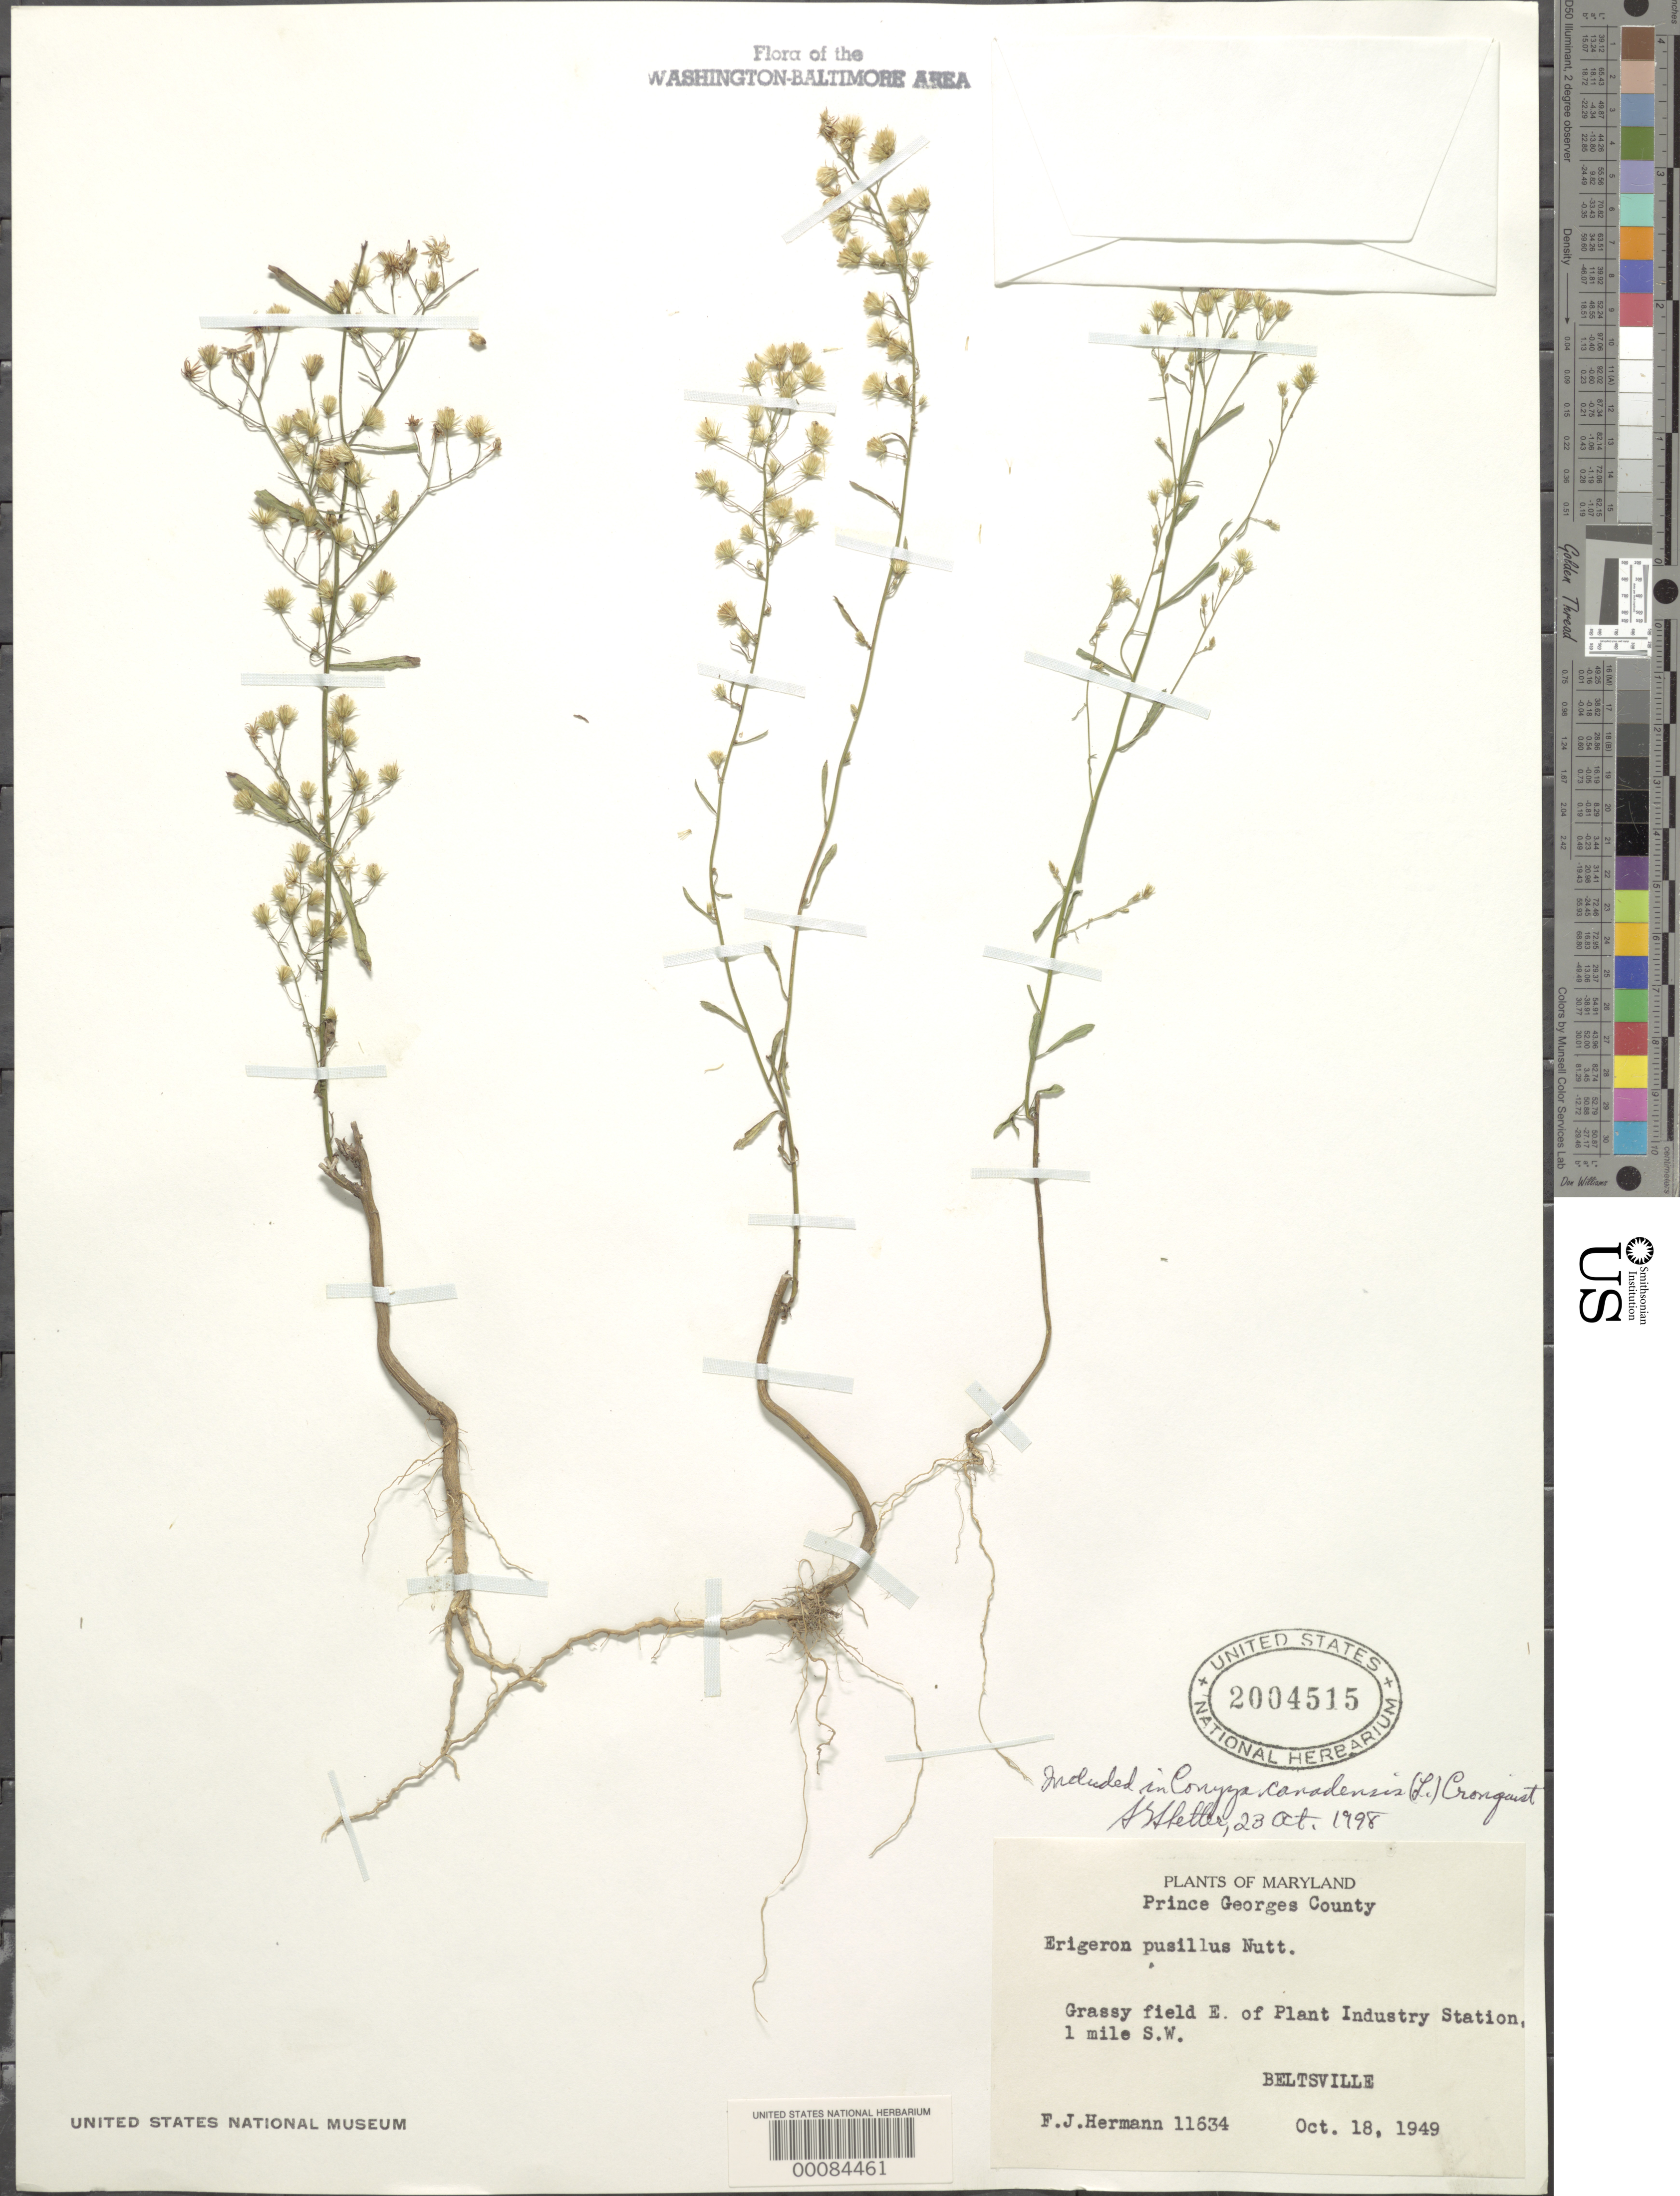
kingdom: Plantae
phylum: Tracheophyta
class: Magnoliopsida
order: Asterales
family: Asteraceae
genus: Conyza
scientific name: Conyza canadensis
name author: (L.) Cronq.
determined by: Shetler, Stanwyn G., (US), NMNH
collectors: F. J. Hermann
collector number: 11634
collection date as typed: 18 Oct 1949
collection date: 1949-10-18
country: United States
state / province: Maryland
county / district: Prince George's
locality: East of Plant Industry Station and SW of Beltsville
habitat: Grassy field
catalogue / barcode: US 2004515